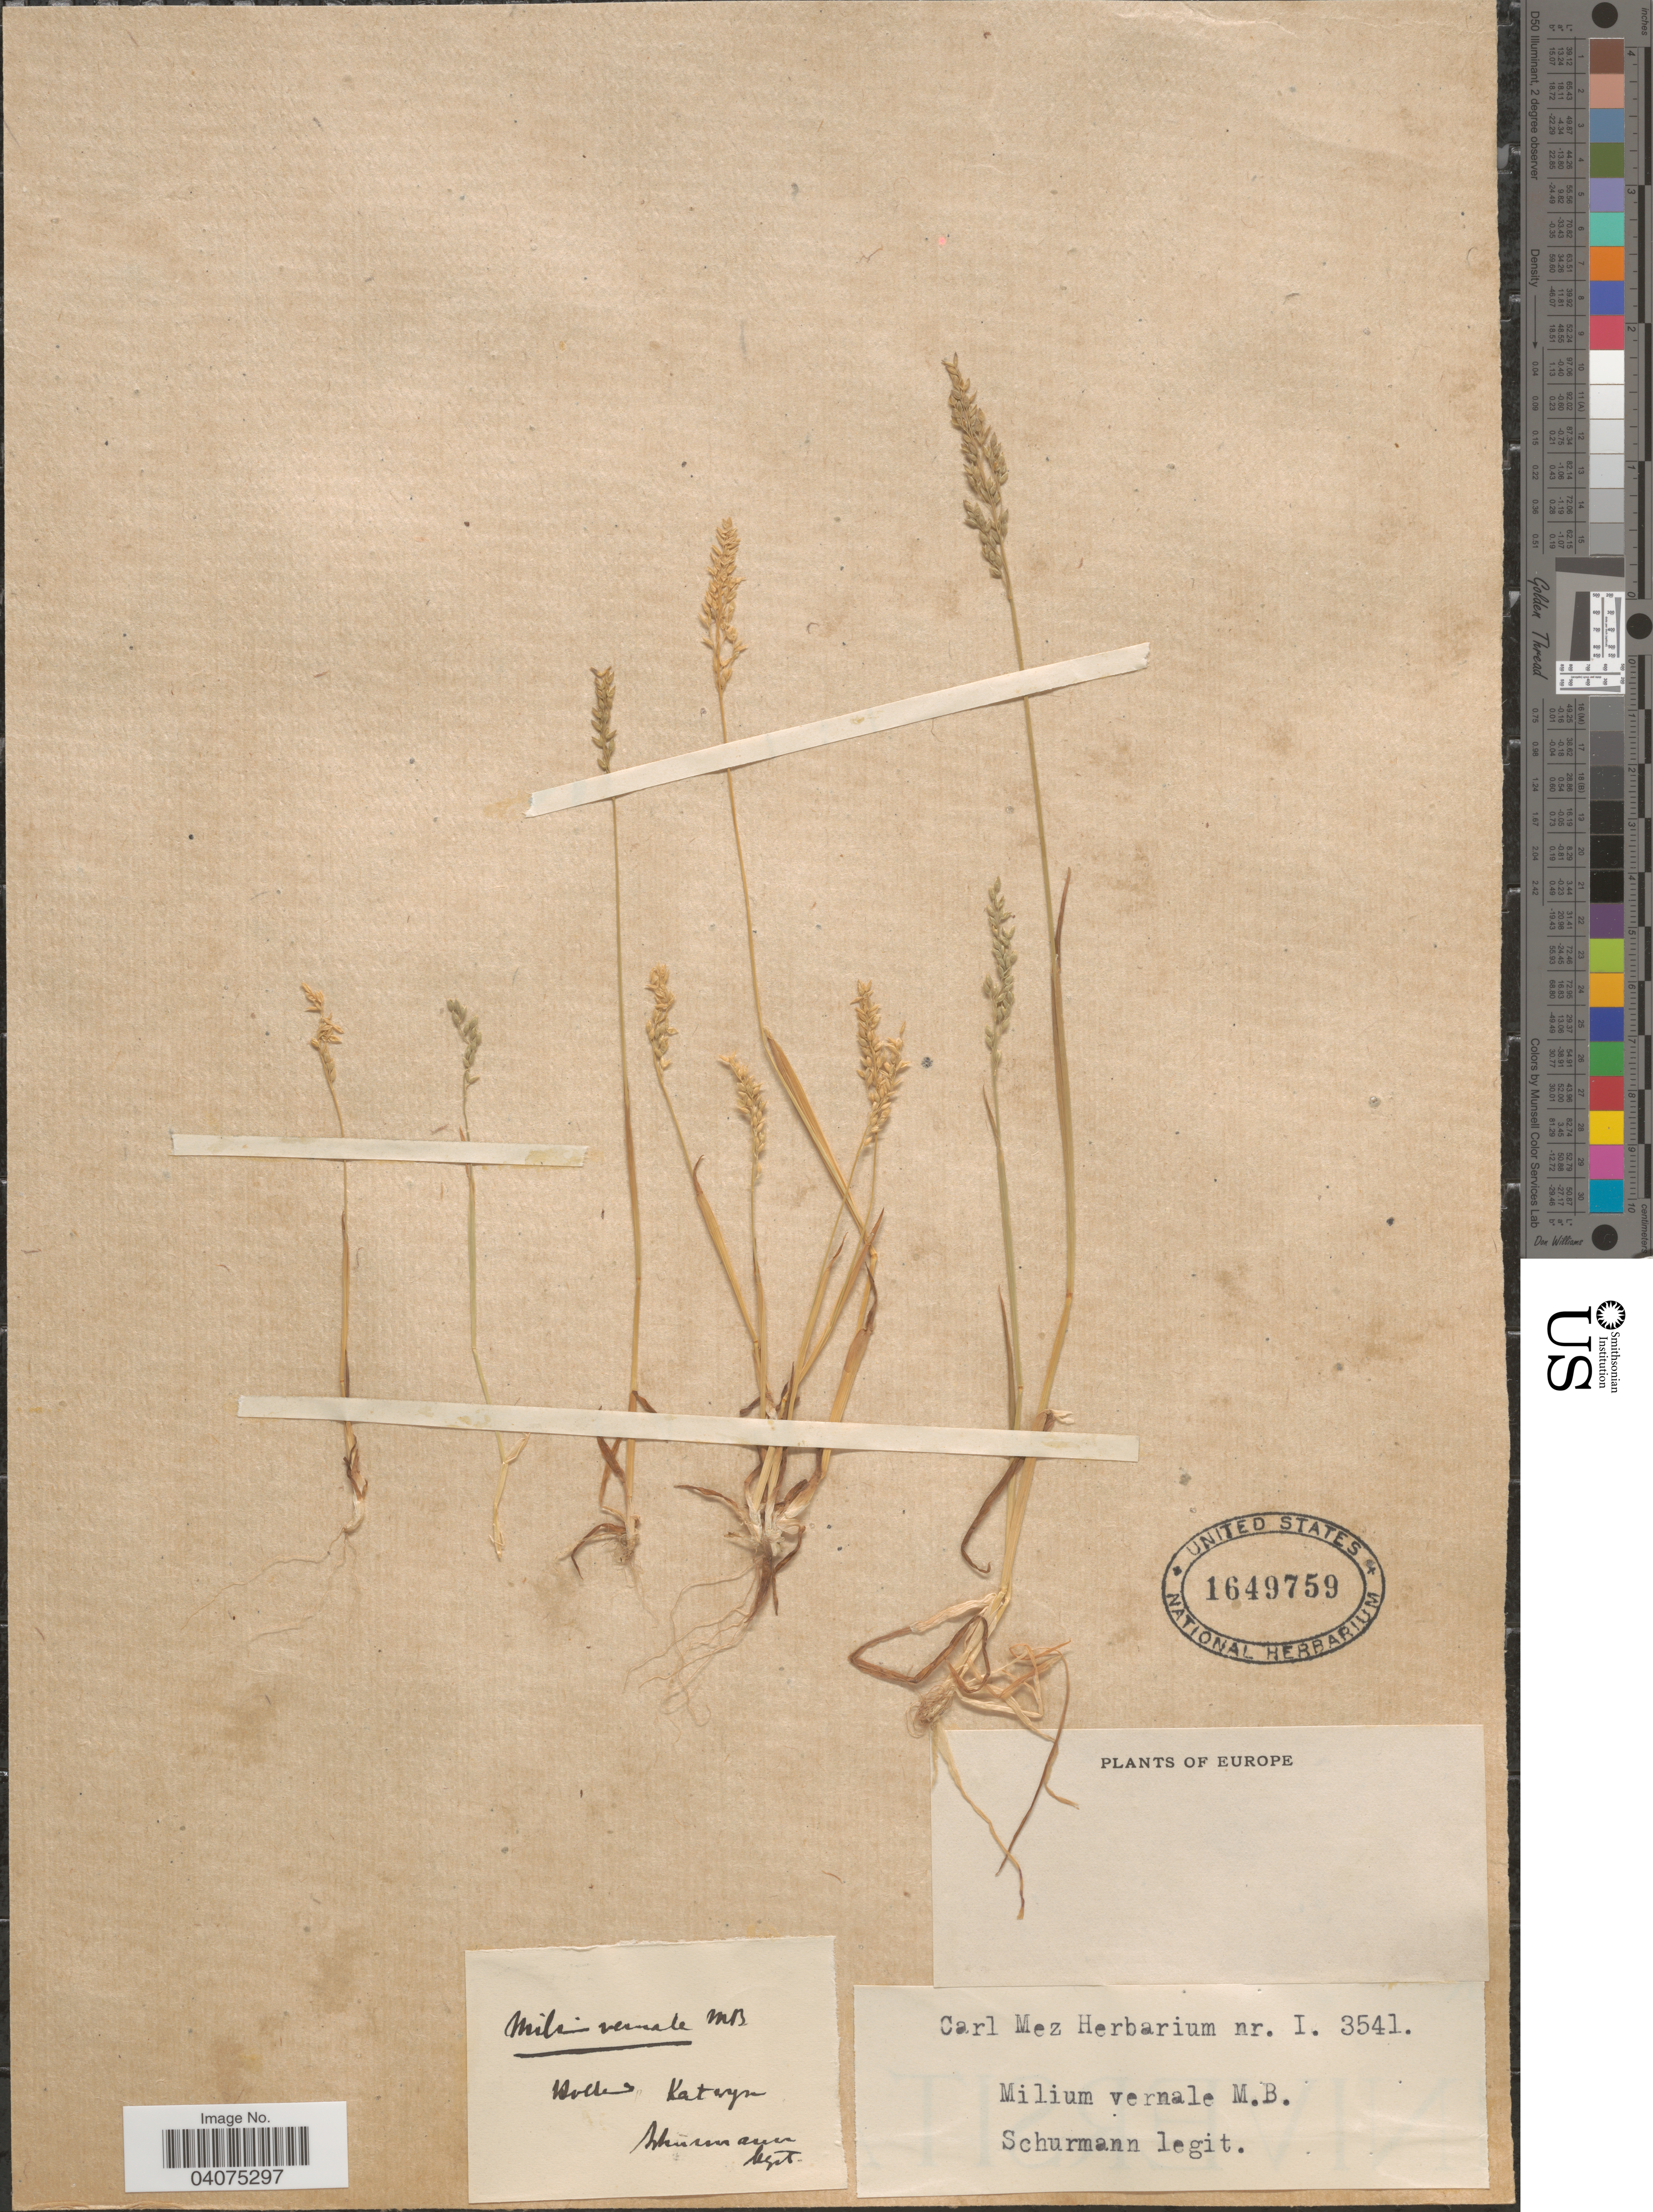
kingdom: Plantae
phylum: Tracheophyta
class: Liliopsida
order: Poales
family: Poaceae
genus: Milium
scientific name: Milium vernale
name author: M. Bieb.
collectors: Schurmann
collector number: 3541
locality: Bolle Katwyn. [interpreted]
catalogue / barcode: US 1649759